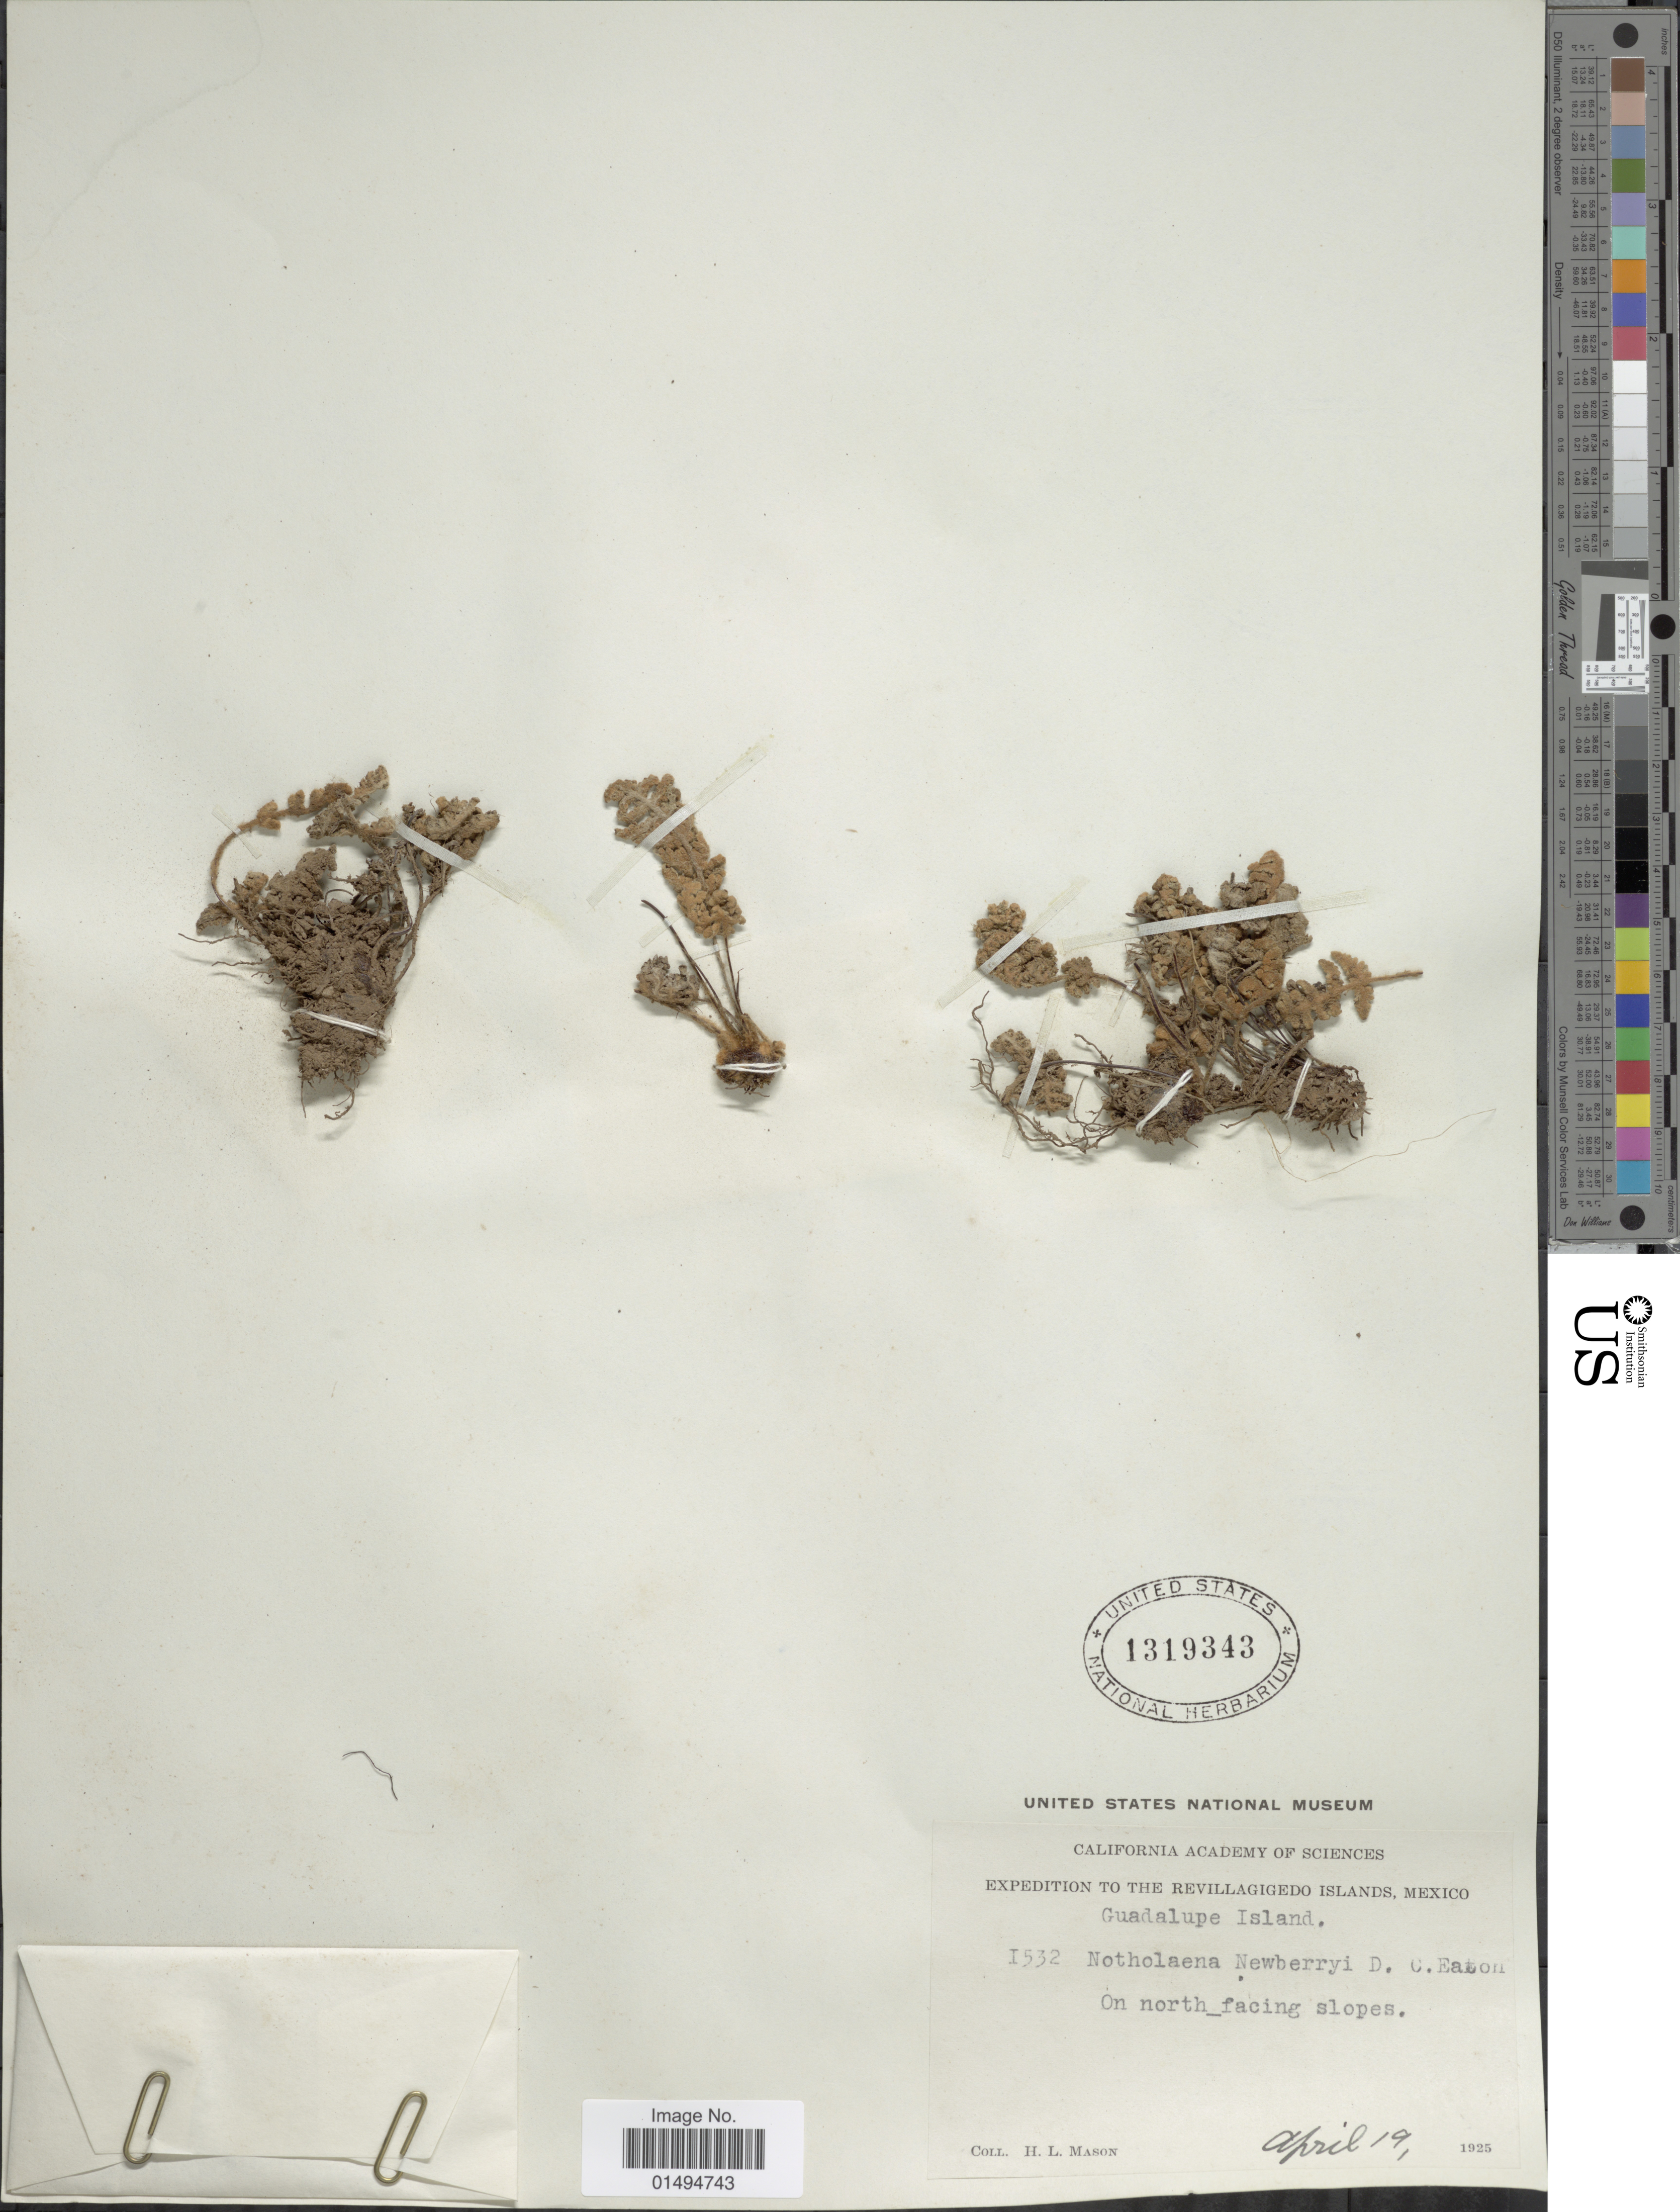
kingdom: Plantae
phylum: Tracheophyta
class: Polypodiopsida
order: Polypodiales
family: Pteridaceae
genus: Myriopteris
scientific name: Myriopteris newberryi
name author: (D.C. Eaton) Grusz & Windham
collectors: H. L. Mason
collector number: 1532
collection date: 1925-04-19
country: Mexico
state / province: Colima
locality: The Revillagigedo Islands, Guadalupe Island, on north_facing slopes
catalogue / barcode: US 1319343